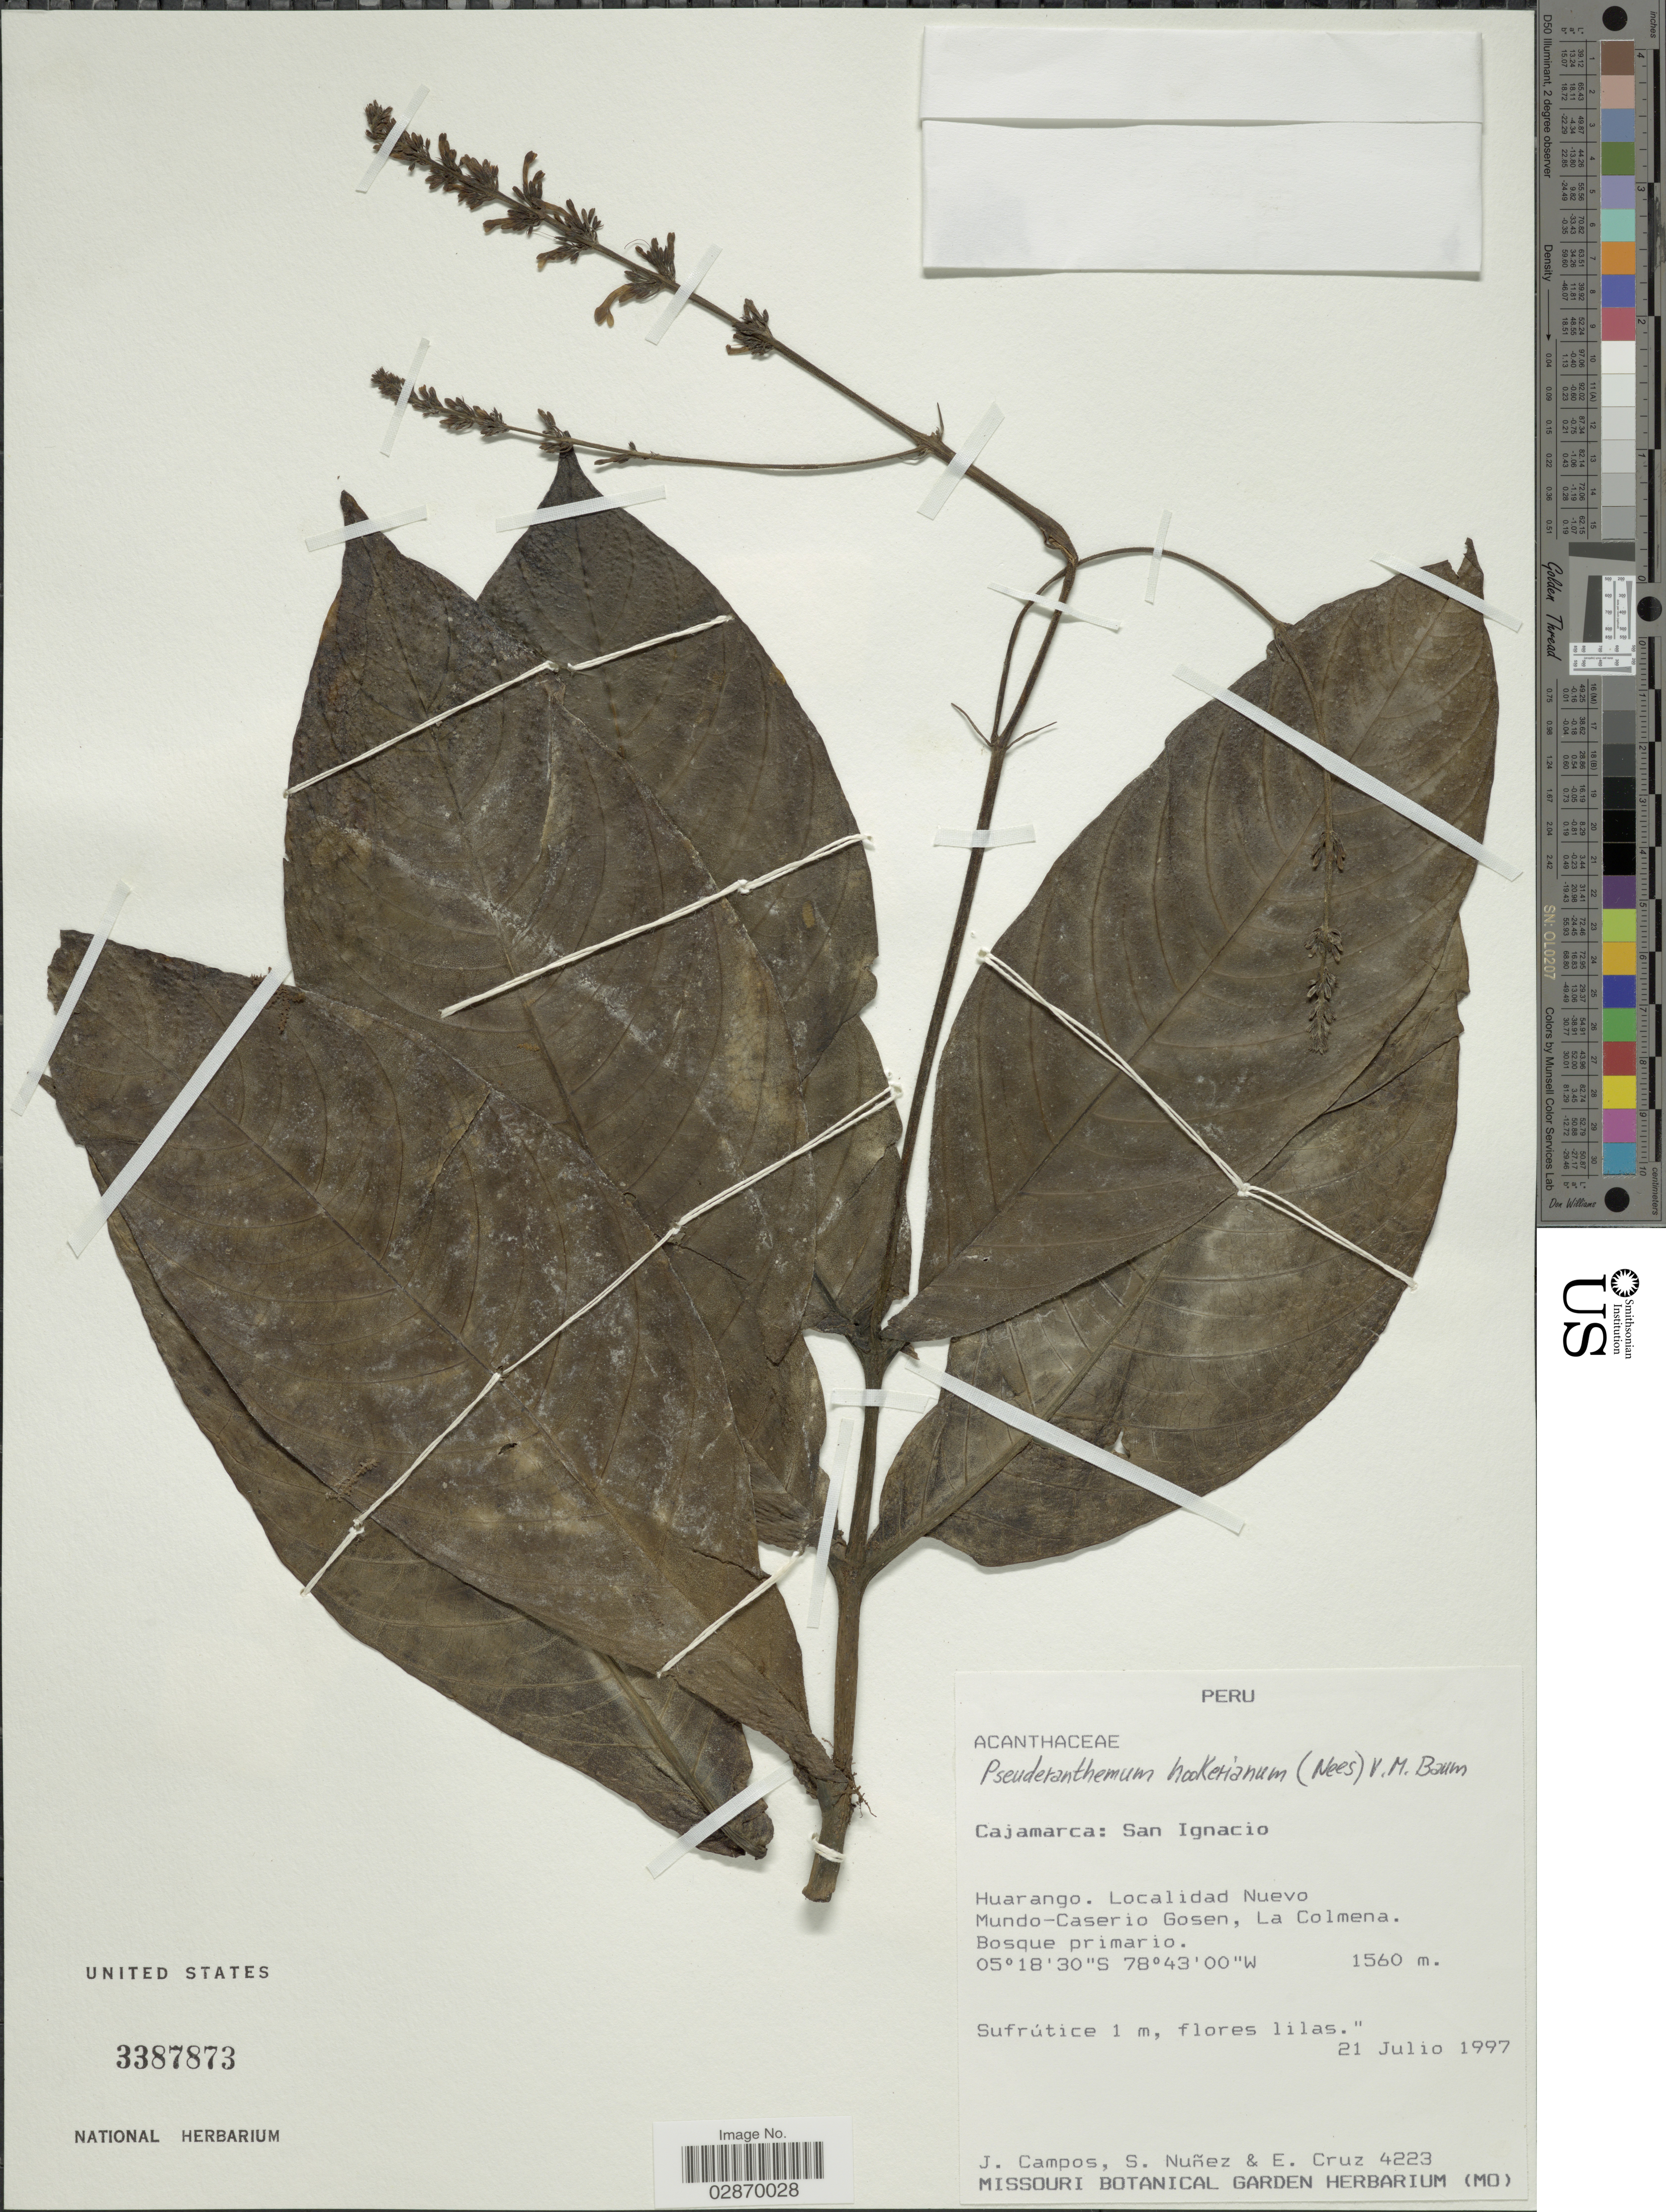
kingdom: Plantae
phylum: Tracheophyta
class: Magnoliopsida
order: Lamiales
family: Acanthaceae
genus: Pseuderanthemum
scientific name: Pseuderanthemum hookerianum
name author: (Nees) V.M. Baum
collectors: J. Campos, S. Nuñez & E. Cruz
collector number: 4223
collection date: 1997-07-21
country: Peru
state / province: Cajamarca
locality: San Ignacio, Huarango, Localidad Nuevo Mundo-Caserio Gosen, La Colmena.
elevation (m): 1560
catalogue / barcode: US 3387873